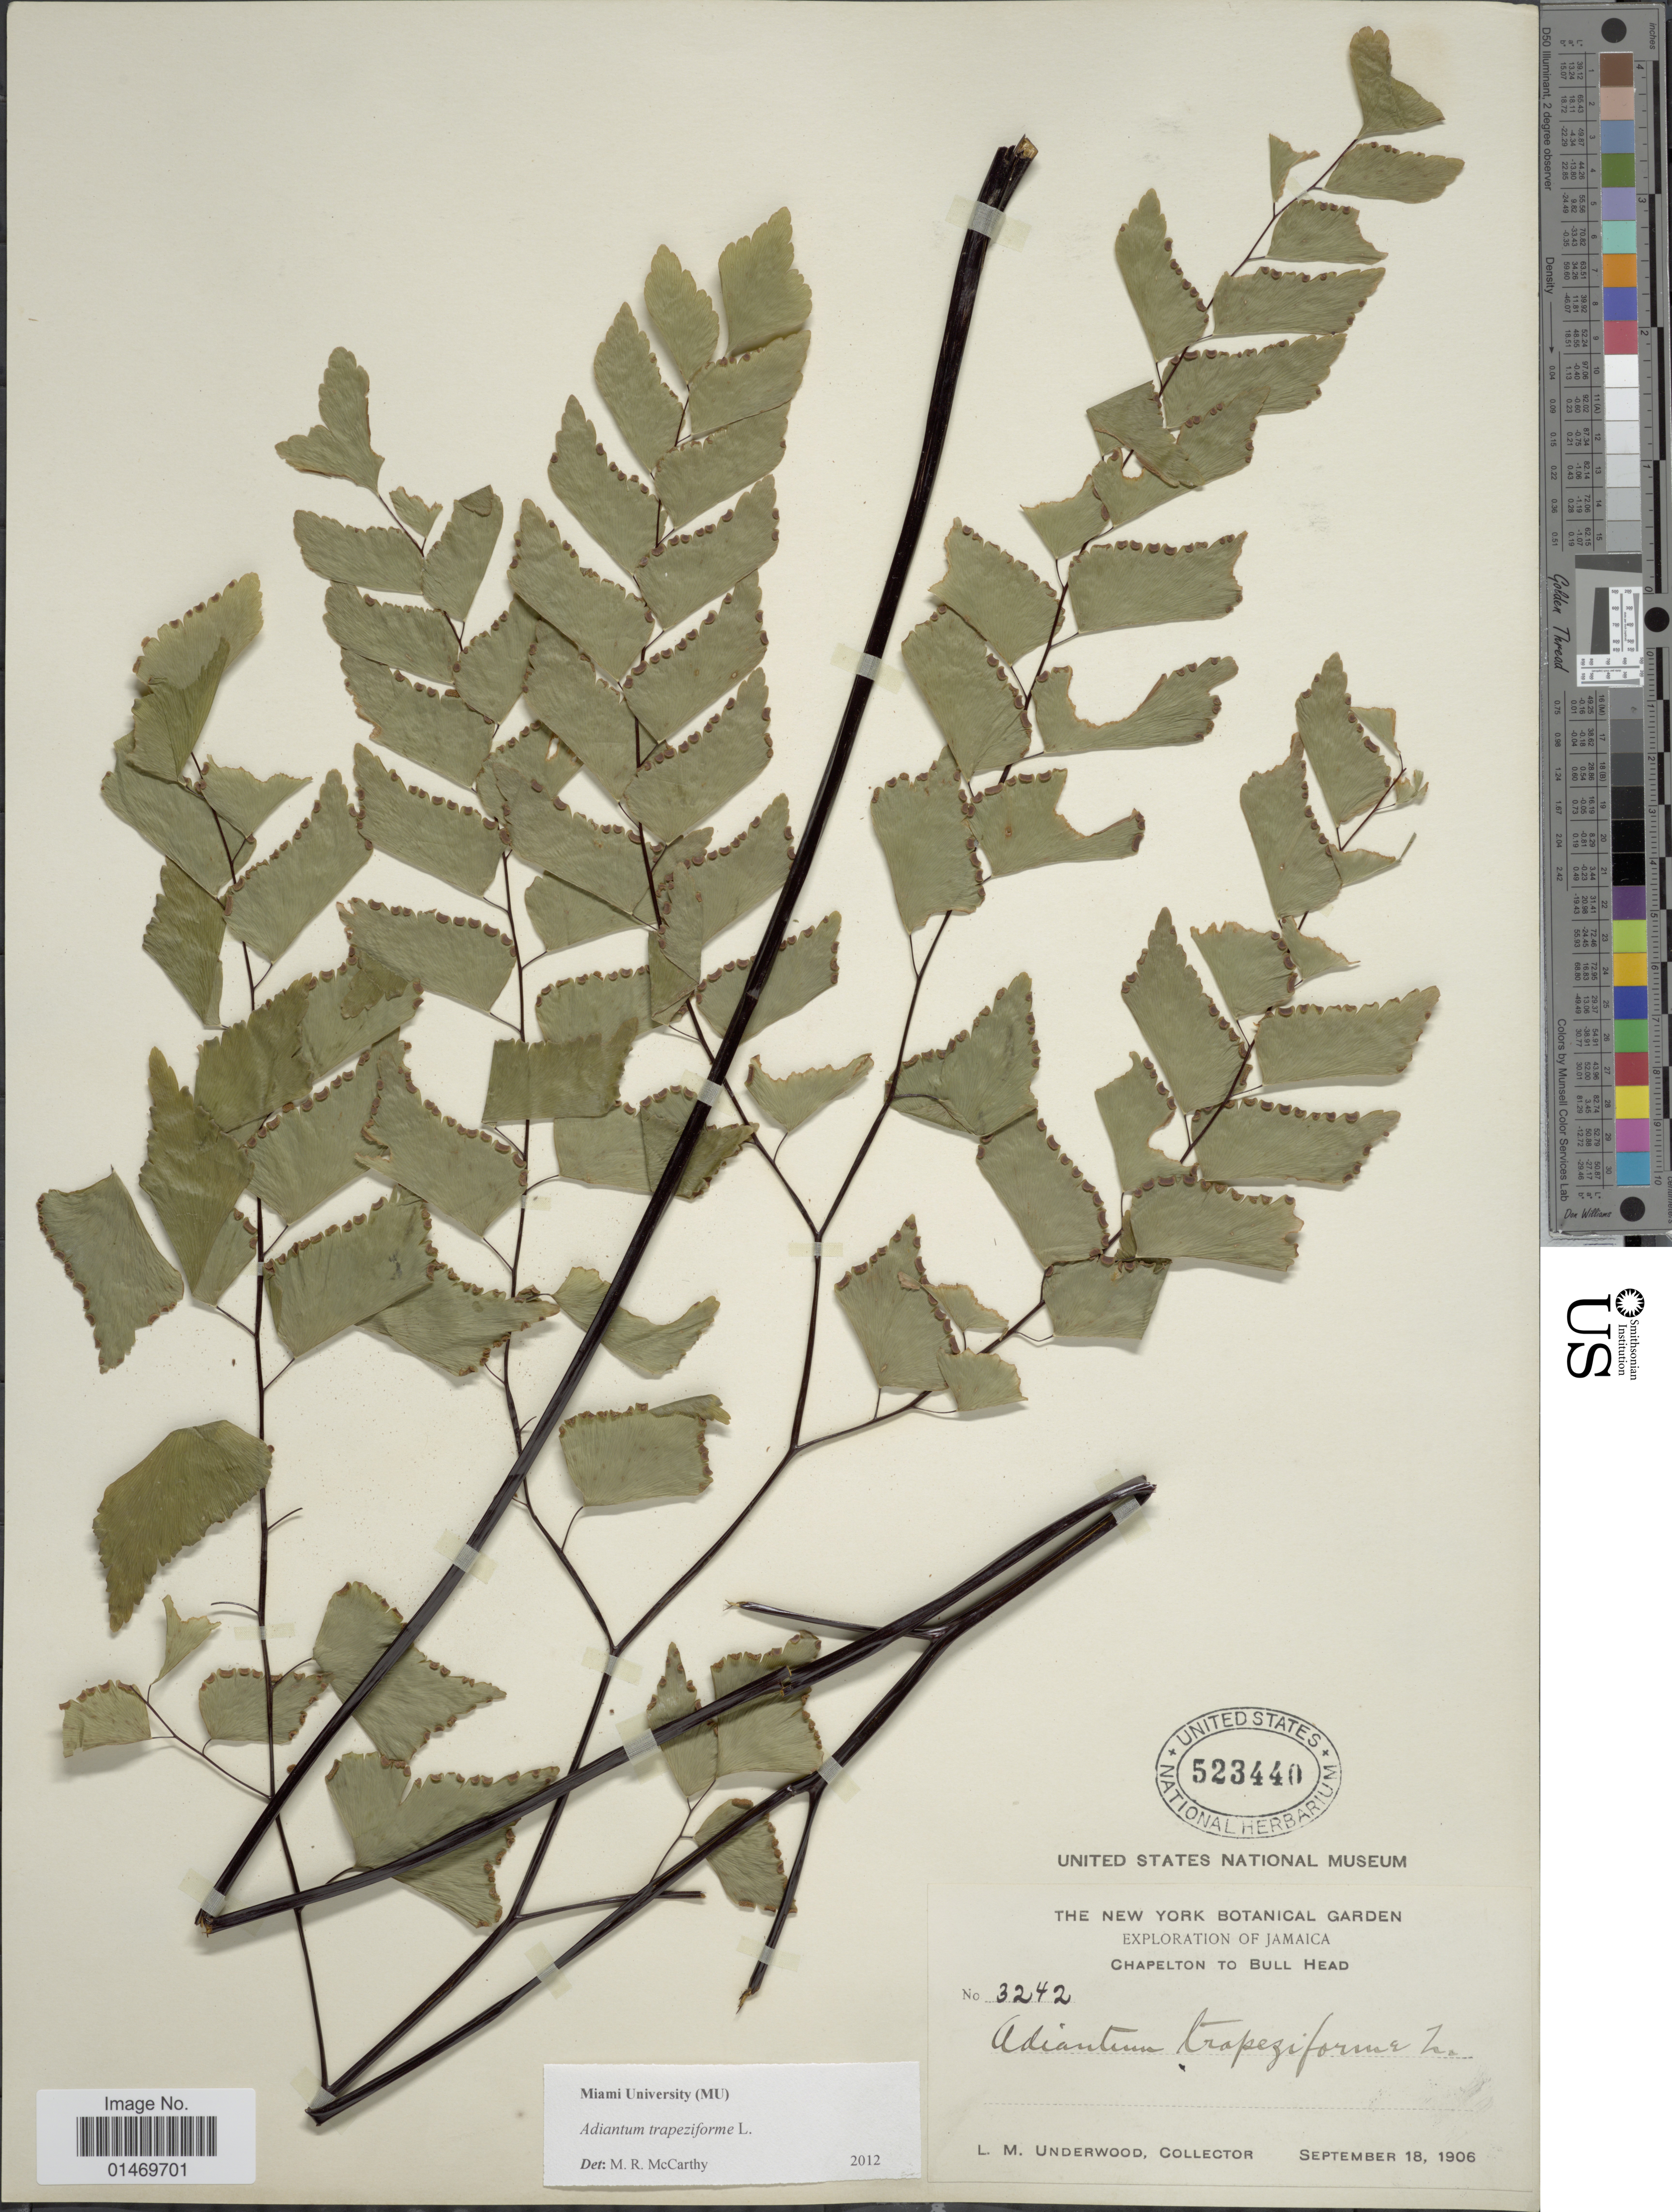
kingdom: Plantae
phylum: Tracheophyta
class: Polypodiopsida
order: Polypodiales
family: Pteridaceae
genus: Adiantum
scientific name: Adiantum trapeziforme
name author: L.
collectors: L. M. Underwood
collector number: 3242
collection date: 1906-09-18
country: Jamaica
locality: Jamaica, Chapelton to Bull Head.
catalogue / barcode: US 523440